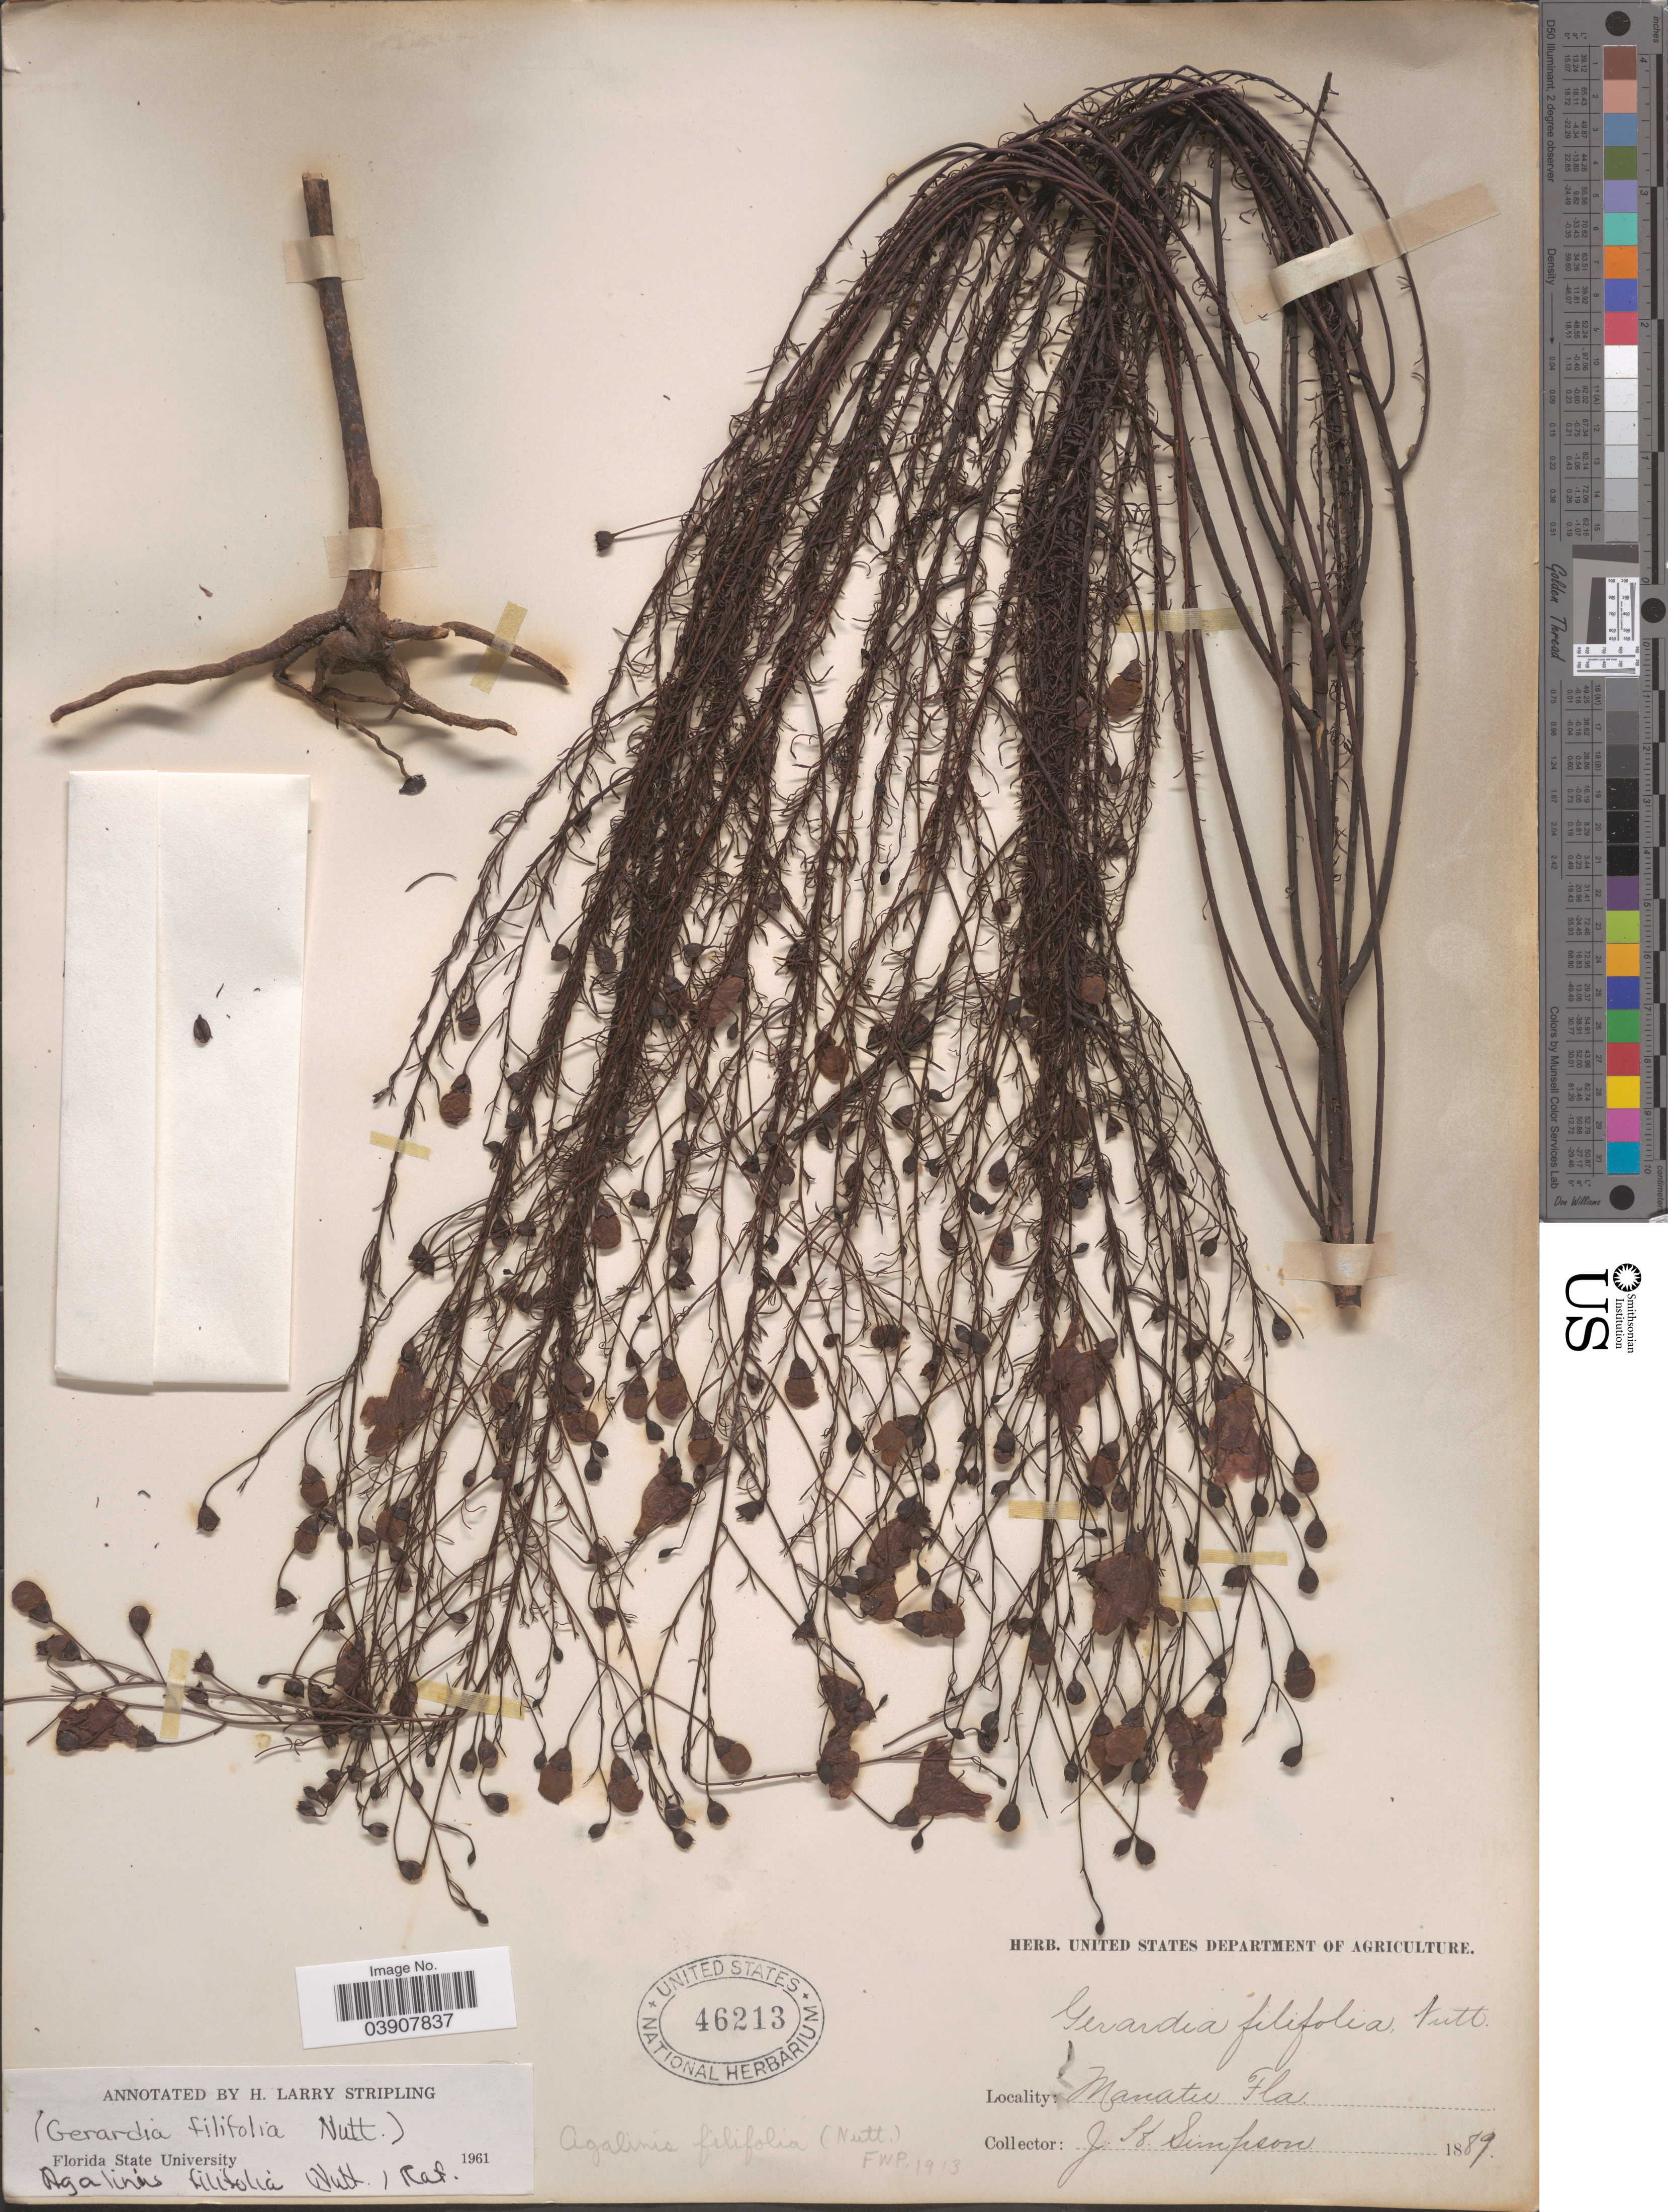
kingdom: Plantae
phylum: Tracheophyta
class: Magnoliopsida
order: Lamiales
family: Orobanchaceae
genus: Agalinis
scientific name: Agalinis filifolia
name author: Raf.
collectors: J. H. Simpson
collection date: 1889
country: United States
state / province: Florida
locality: Manatu.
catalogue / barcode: US 46213